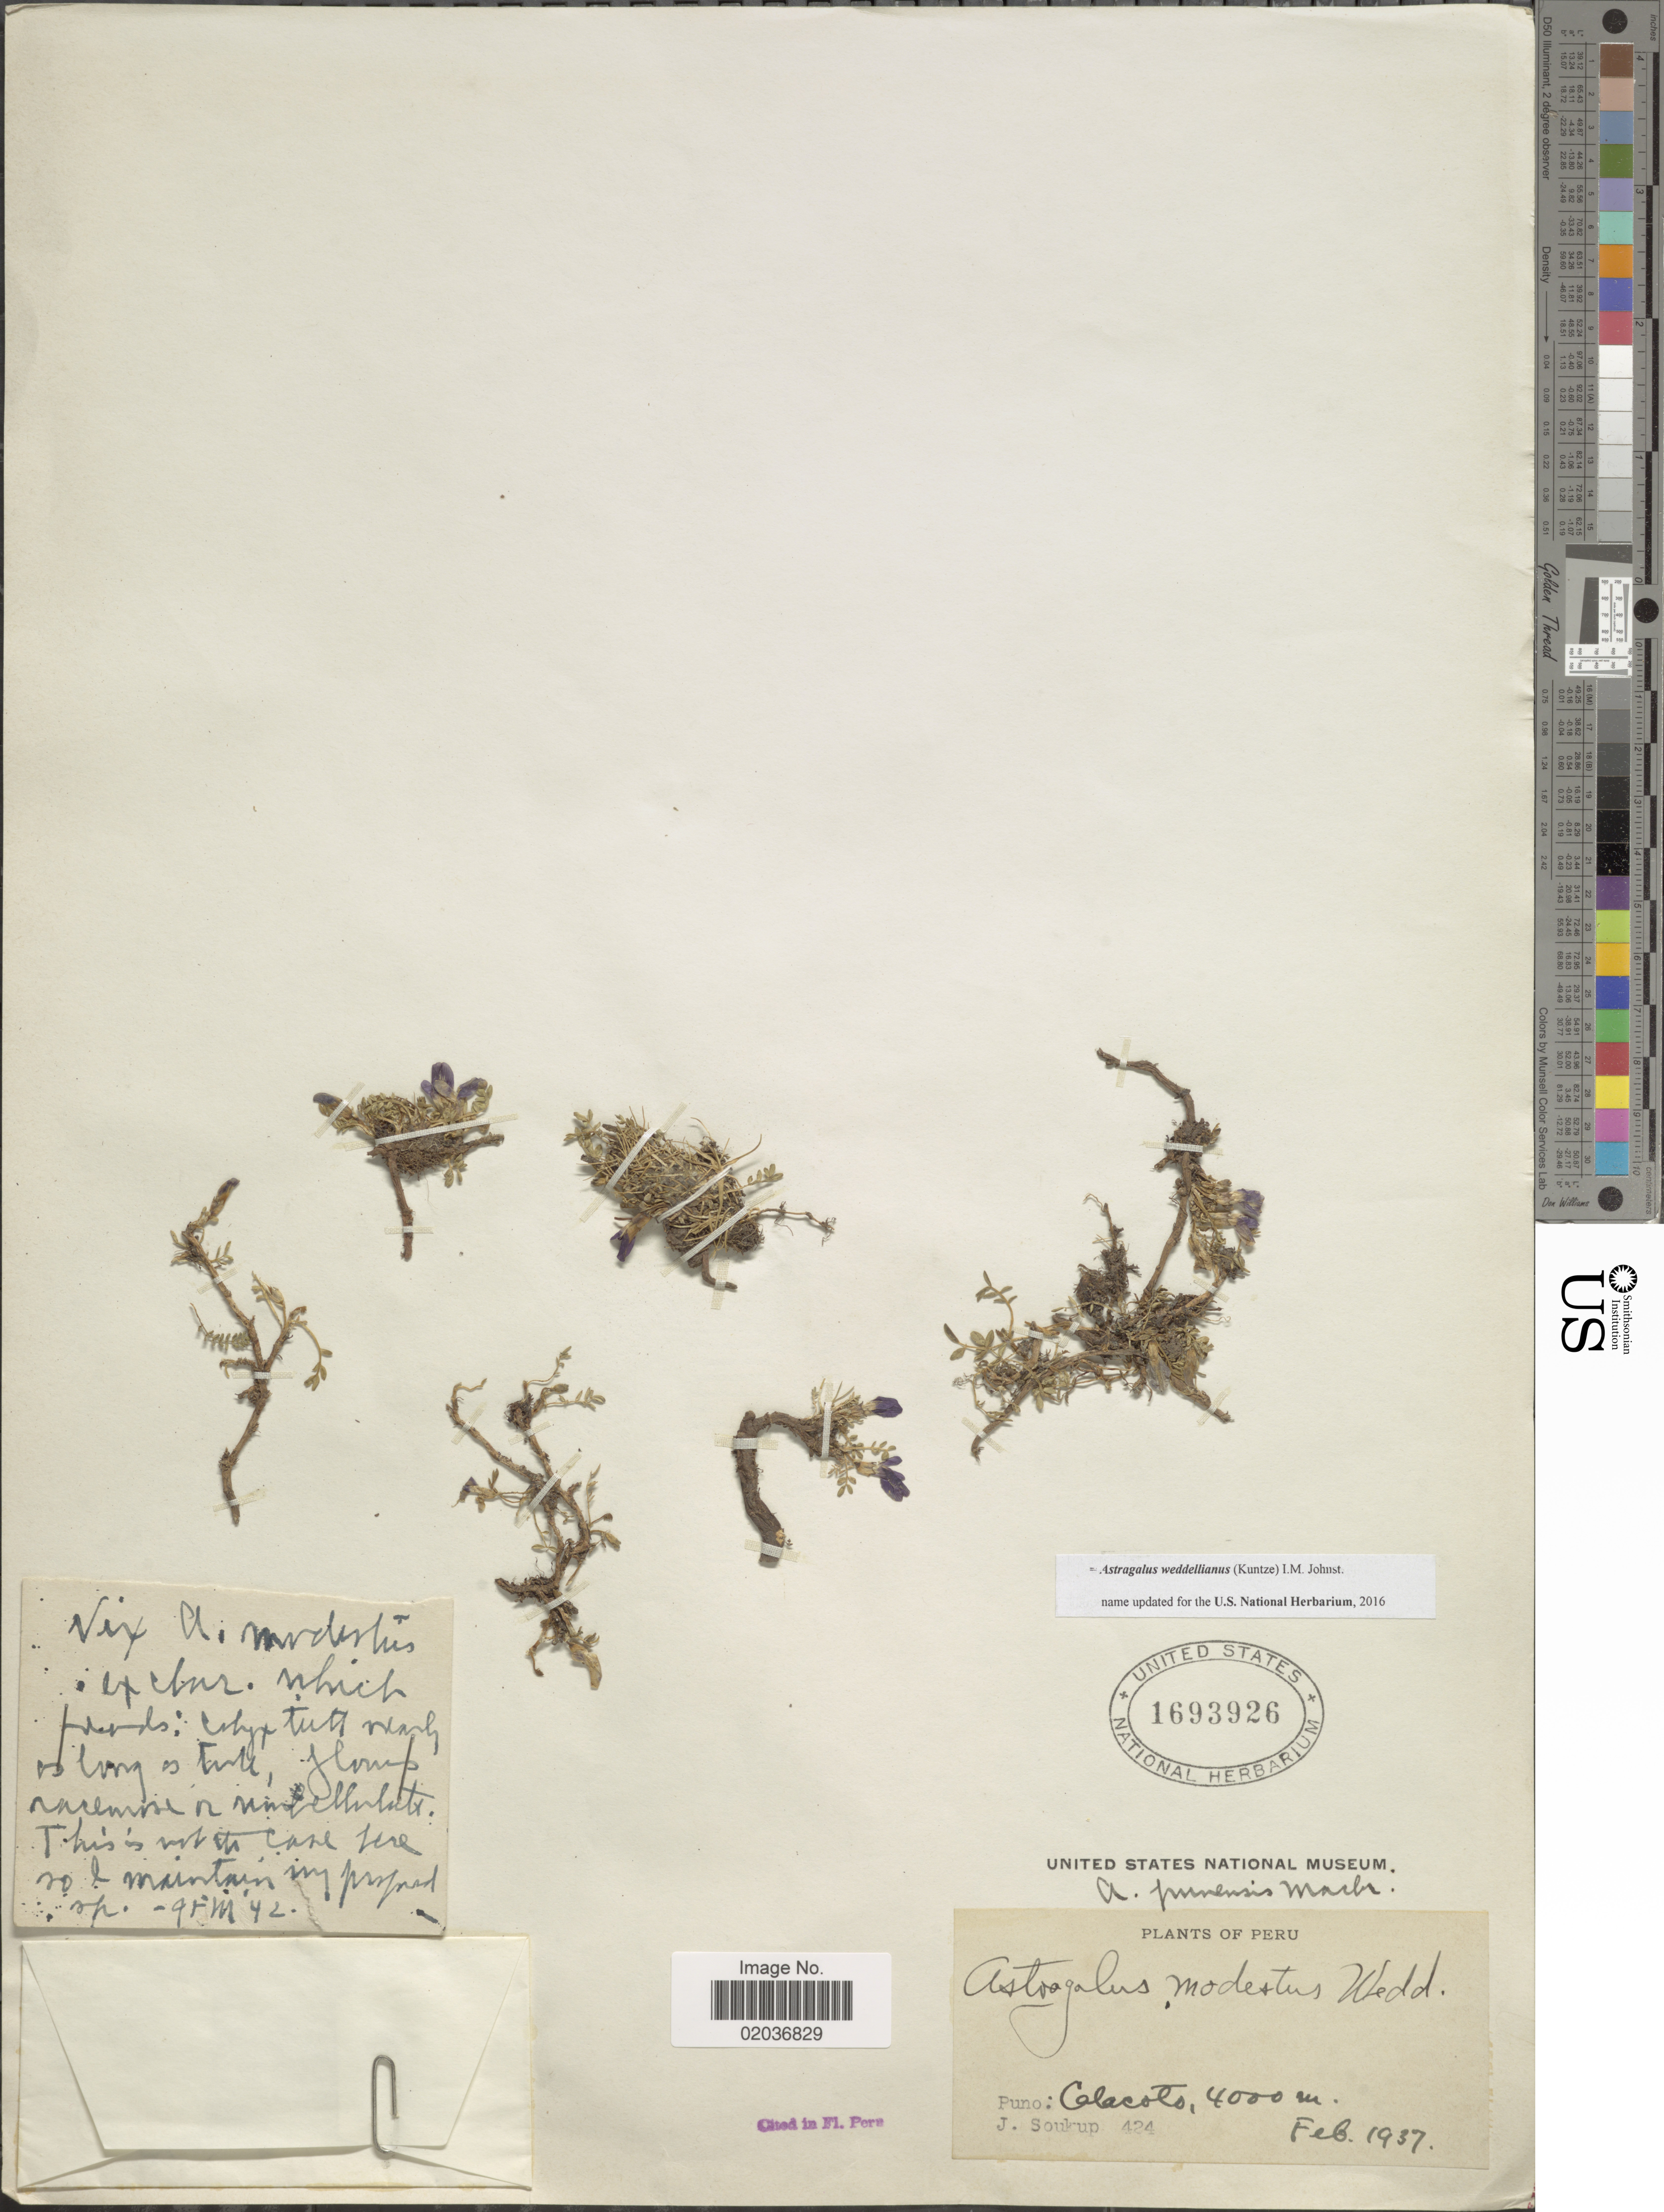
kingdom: Plantae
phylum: Tracheophyta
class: Magnoliopsida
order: Fabales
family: Fabaceae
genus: Astragalus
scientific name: Astragalus weddellianus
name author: I.M. Johnst.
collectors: J. Soukup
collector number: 424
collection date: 1937-02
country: Peru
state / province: Puno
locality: Calacoto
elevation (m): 4000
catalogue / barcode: US 1693926